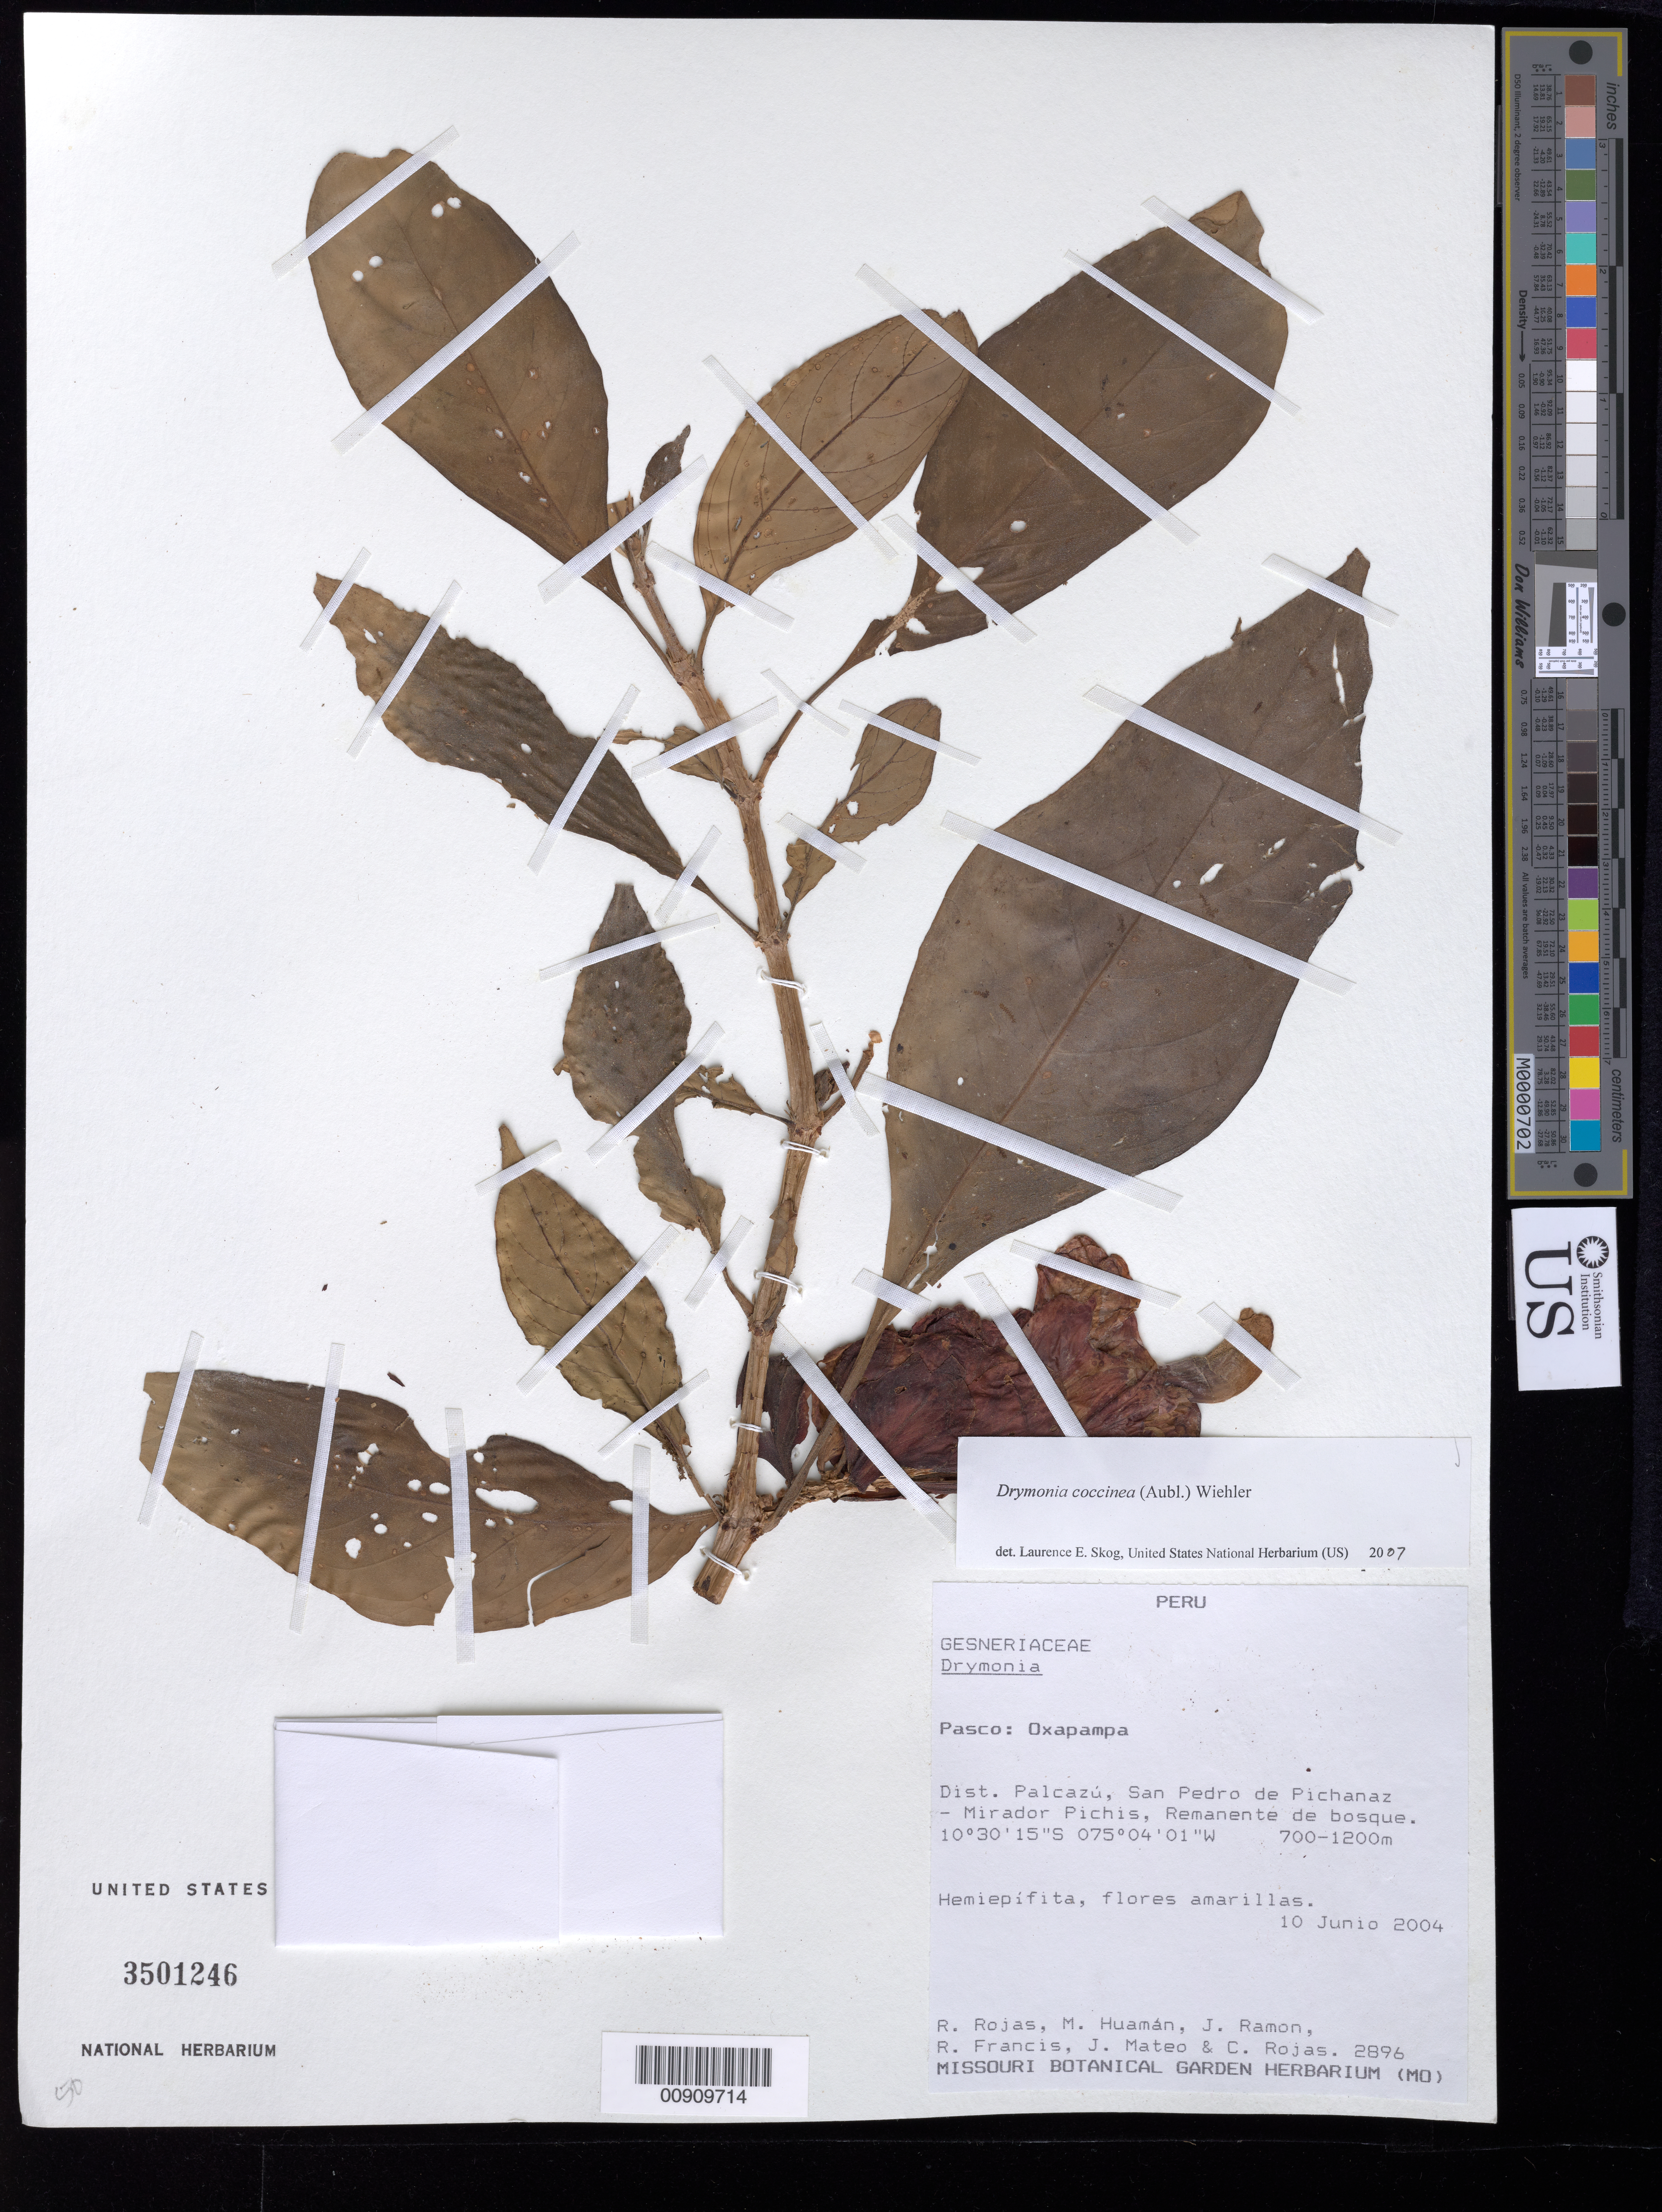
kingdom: Plantae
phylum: Tracheophyta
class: Magnoliopsida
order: Lamiales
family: Gesneriaceae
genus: Drymonia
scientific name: Drymonia coccinea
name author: (Aubl.) Wiehler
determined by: Skog, Laurence E.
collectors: R. Rojas & et al.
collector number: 2896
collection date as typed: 10 Jun 2004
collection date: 2004-06-10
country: Peru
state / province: Pasco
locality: Pasco: Oxapampa. Dist. Palcazú, San Pedro de Pichanaz - Mirador Pichis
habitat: Remanente de bosque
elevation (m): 700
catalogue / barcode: US 3501246